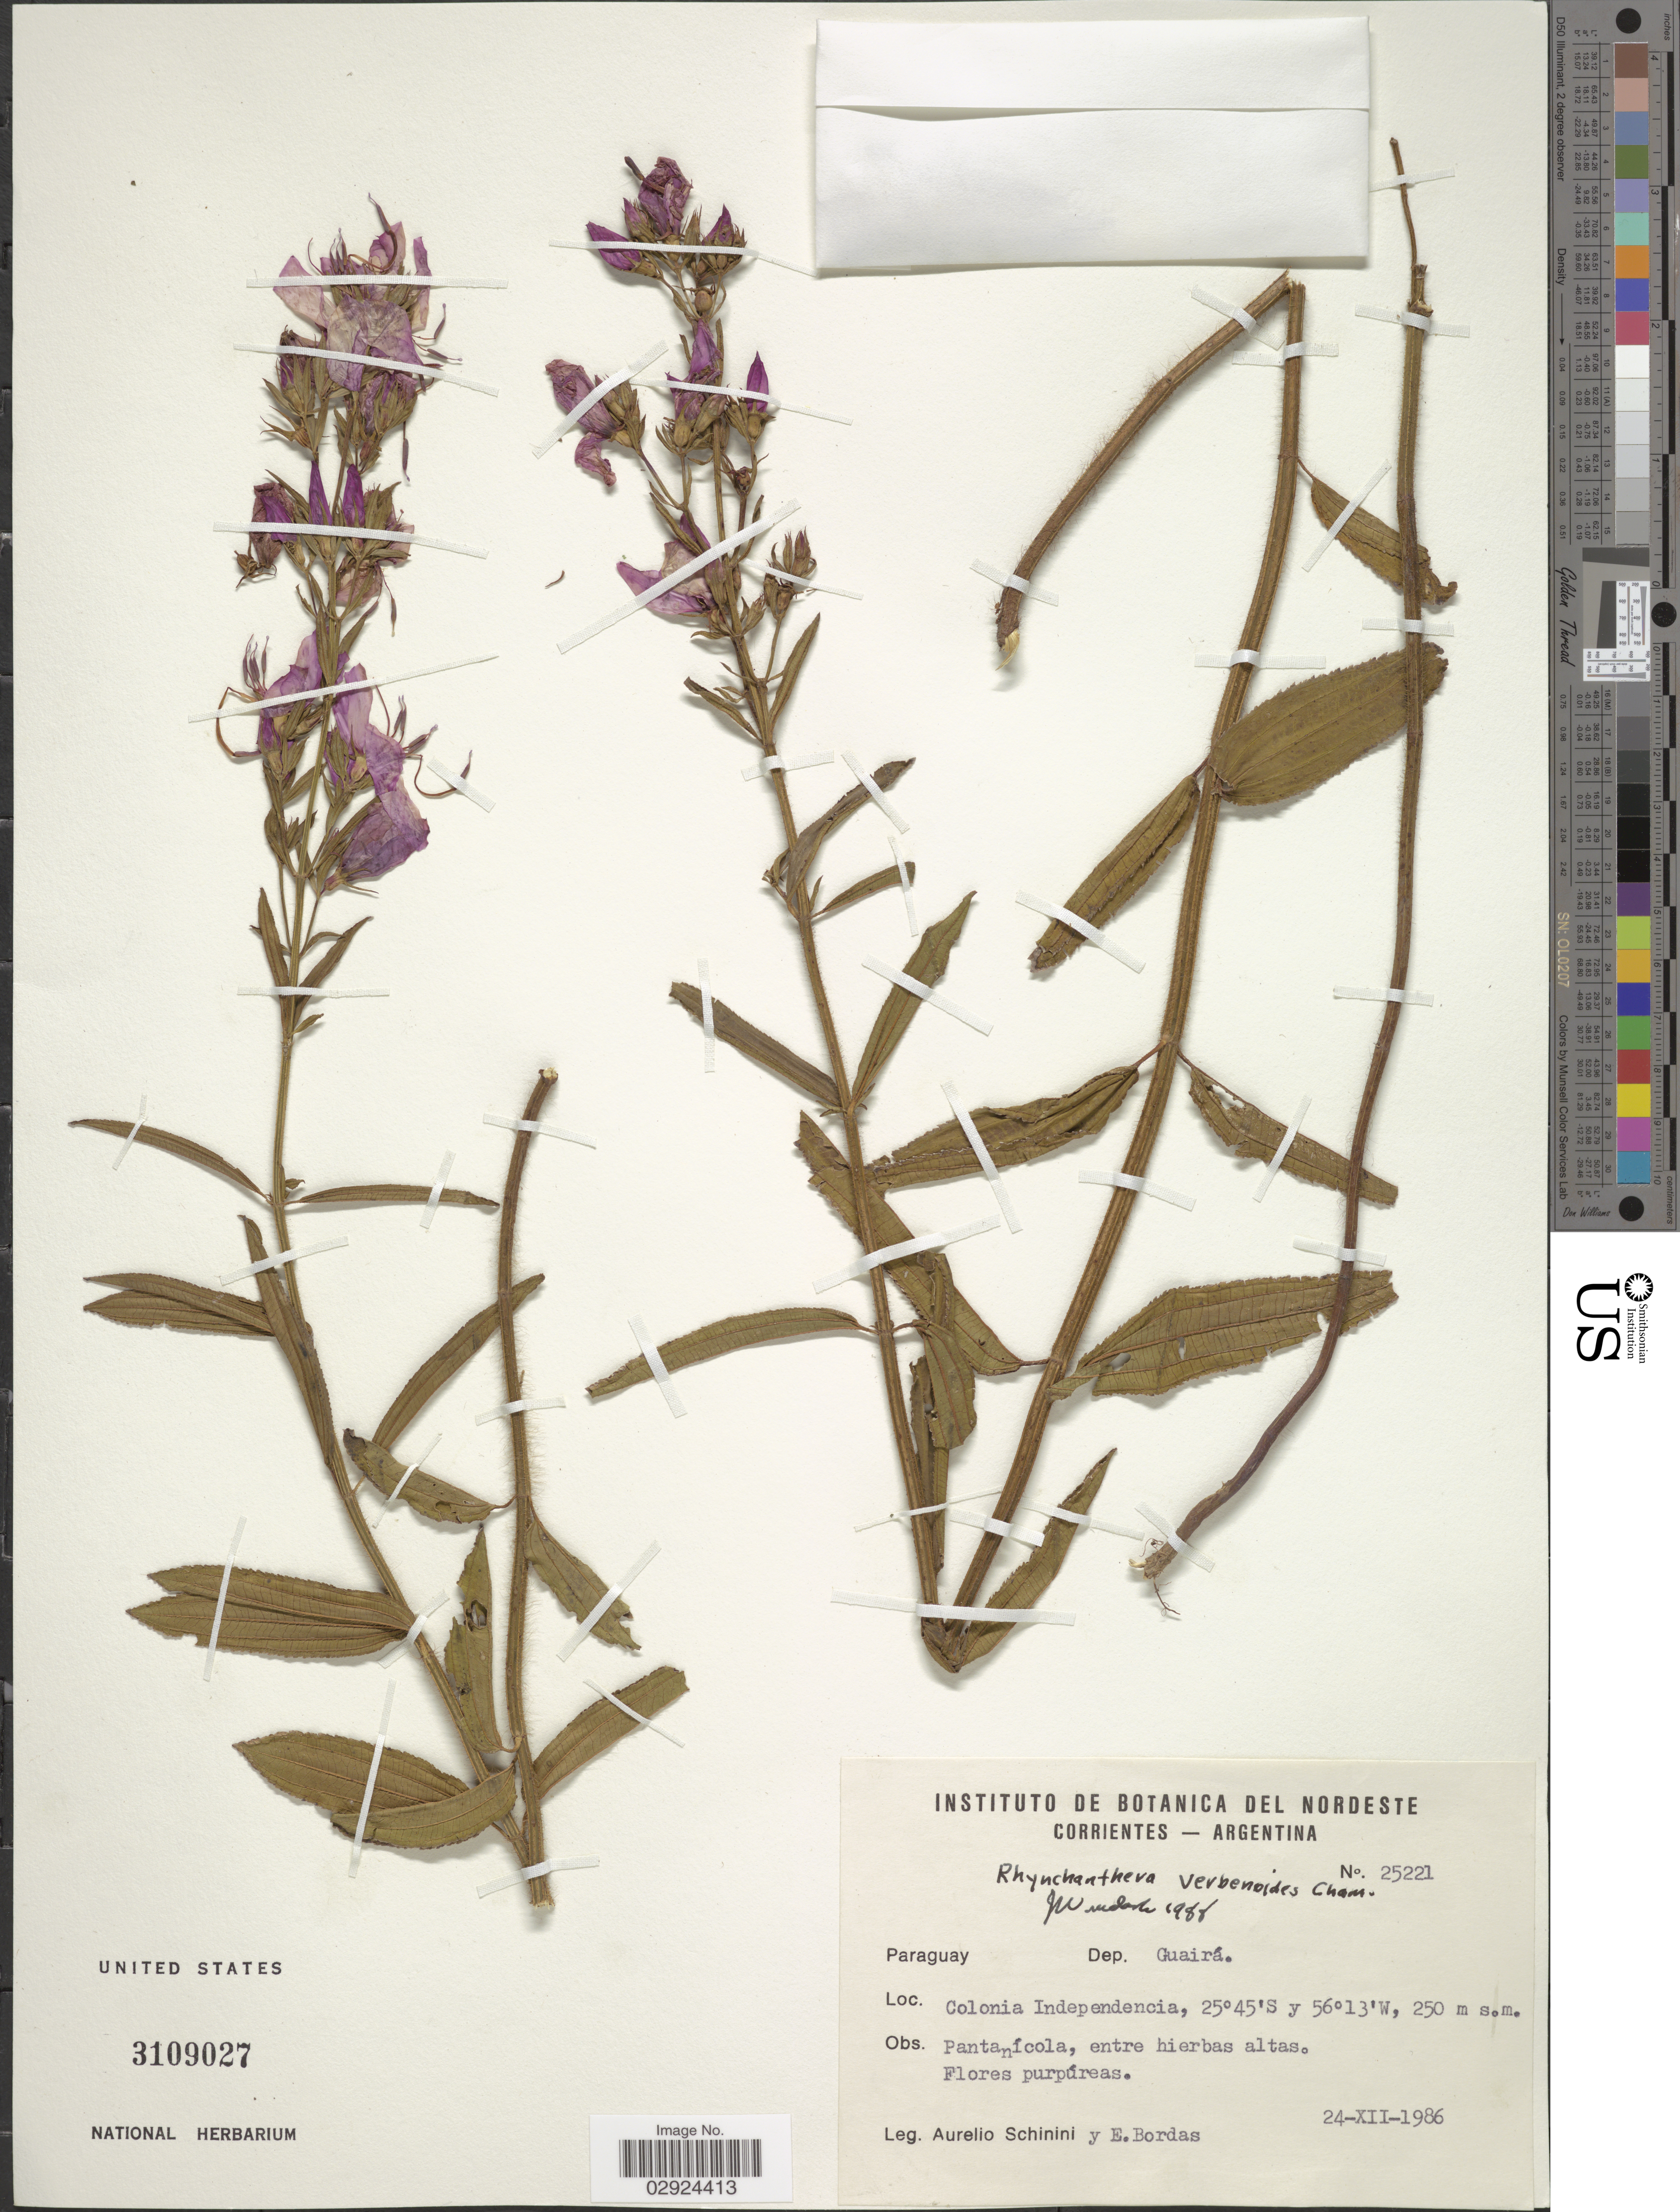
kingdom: Plantae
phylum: Tracheophyta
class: Magnoliopsida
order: Myrtales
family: Melastomataceae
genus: Rhynchanthera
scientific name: Rhynchanthera verbenoides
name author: Cham.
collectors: A. Schinini & E. Bordas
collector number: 25221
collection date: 1986-12-24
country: Paraguay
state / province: Guaira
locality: Dep. Guairá, Colonia Independencia.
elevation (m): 250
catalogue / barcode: US 3109027